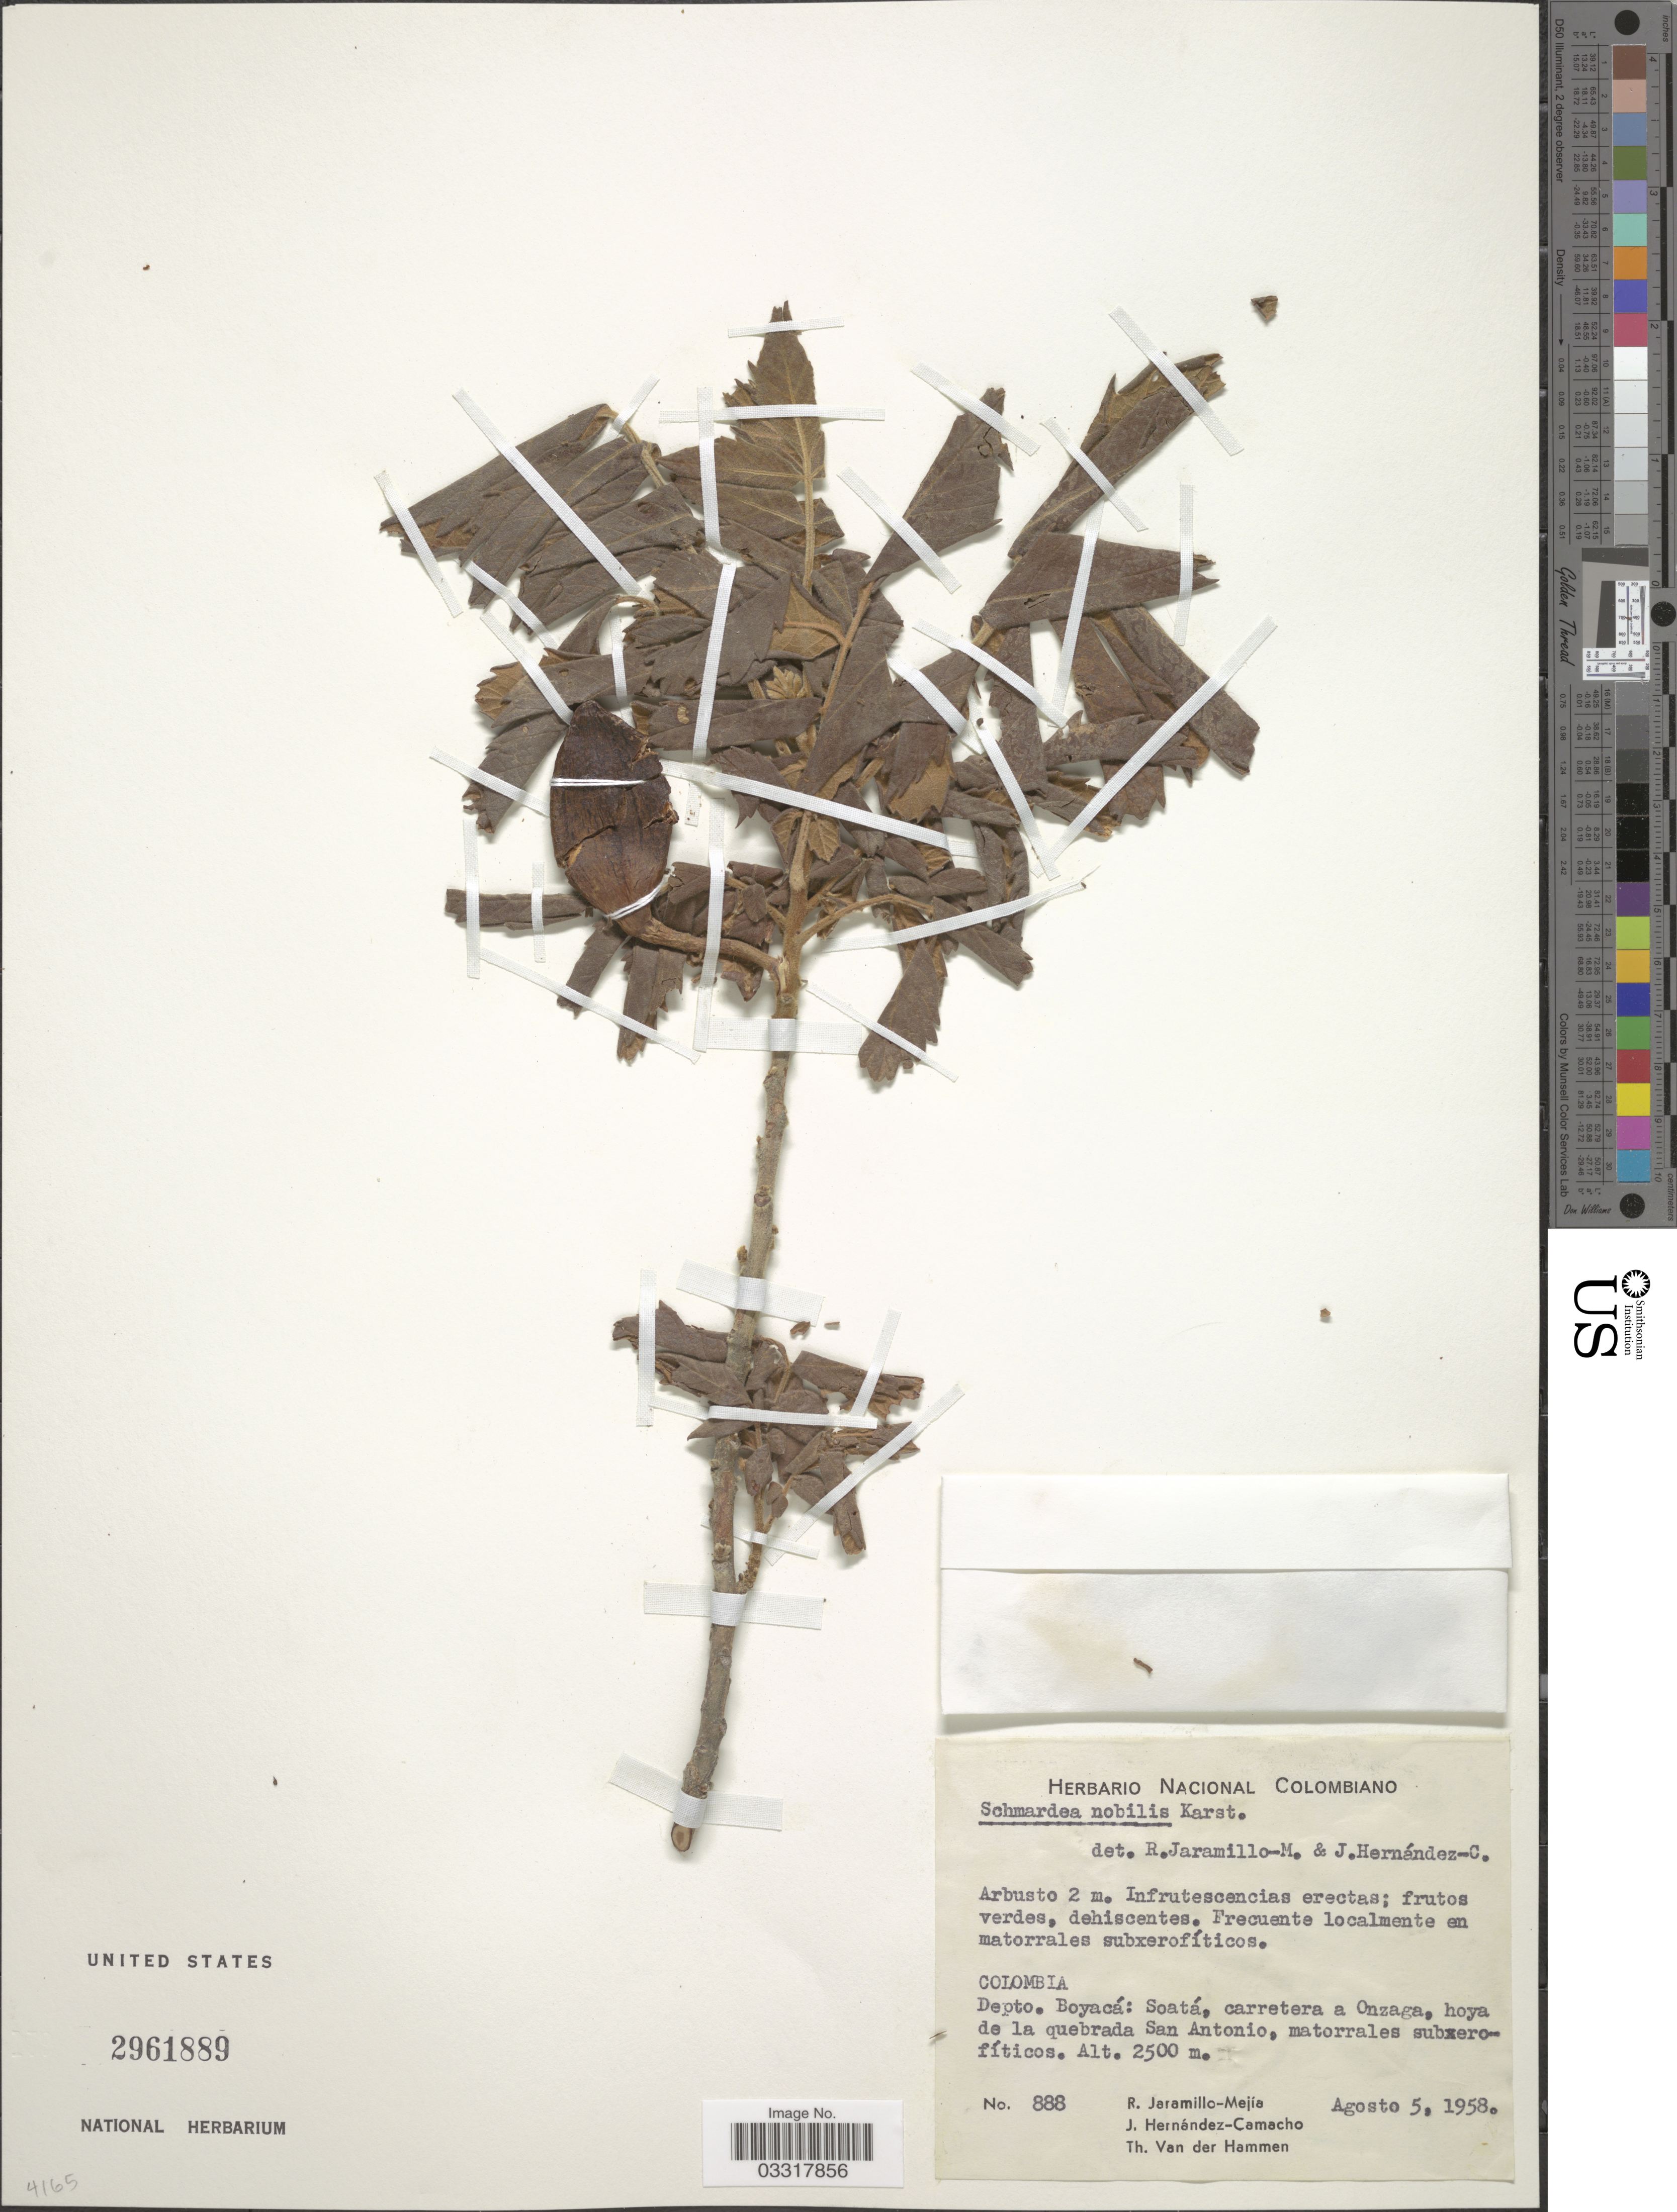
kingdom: Plantae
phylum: Tracheophyta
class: Magnoliopsida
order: Sapindales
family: Meliaceae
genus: Schmardaea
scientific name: Schmardaea nobilis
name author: H. Karst.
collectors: R. Jaramillo M., J. Hernández-Camacho & T. Van der Hammen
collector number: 888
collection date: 1958-08-05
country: Colombia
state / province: Boyacá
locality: Depto. Boyacá: Soatá, carretera a Onzaga, hoya de la quebrada San Antonio.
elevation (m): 2500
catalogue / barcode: US 2961889